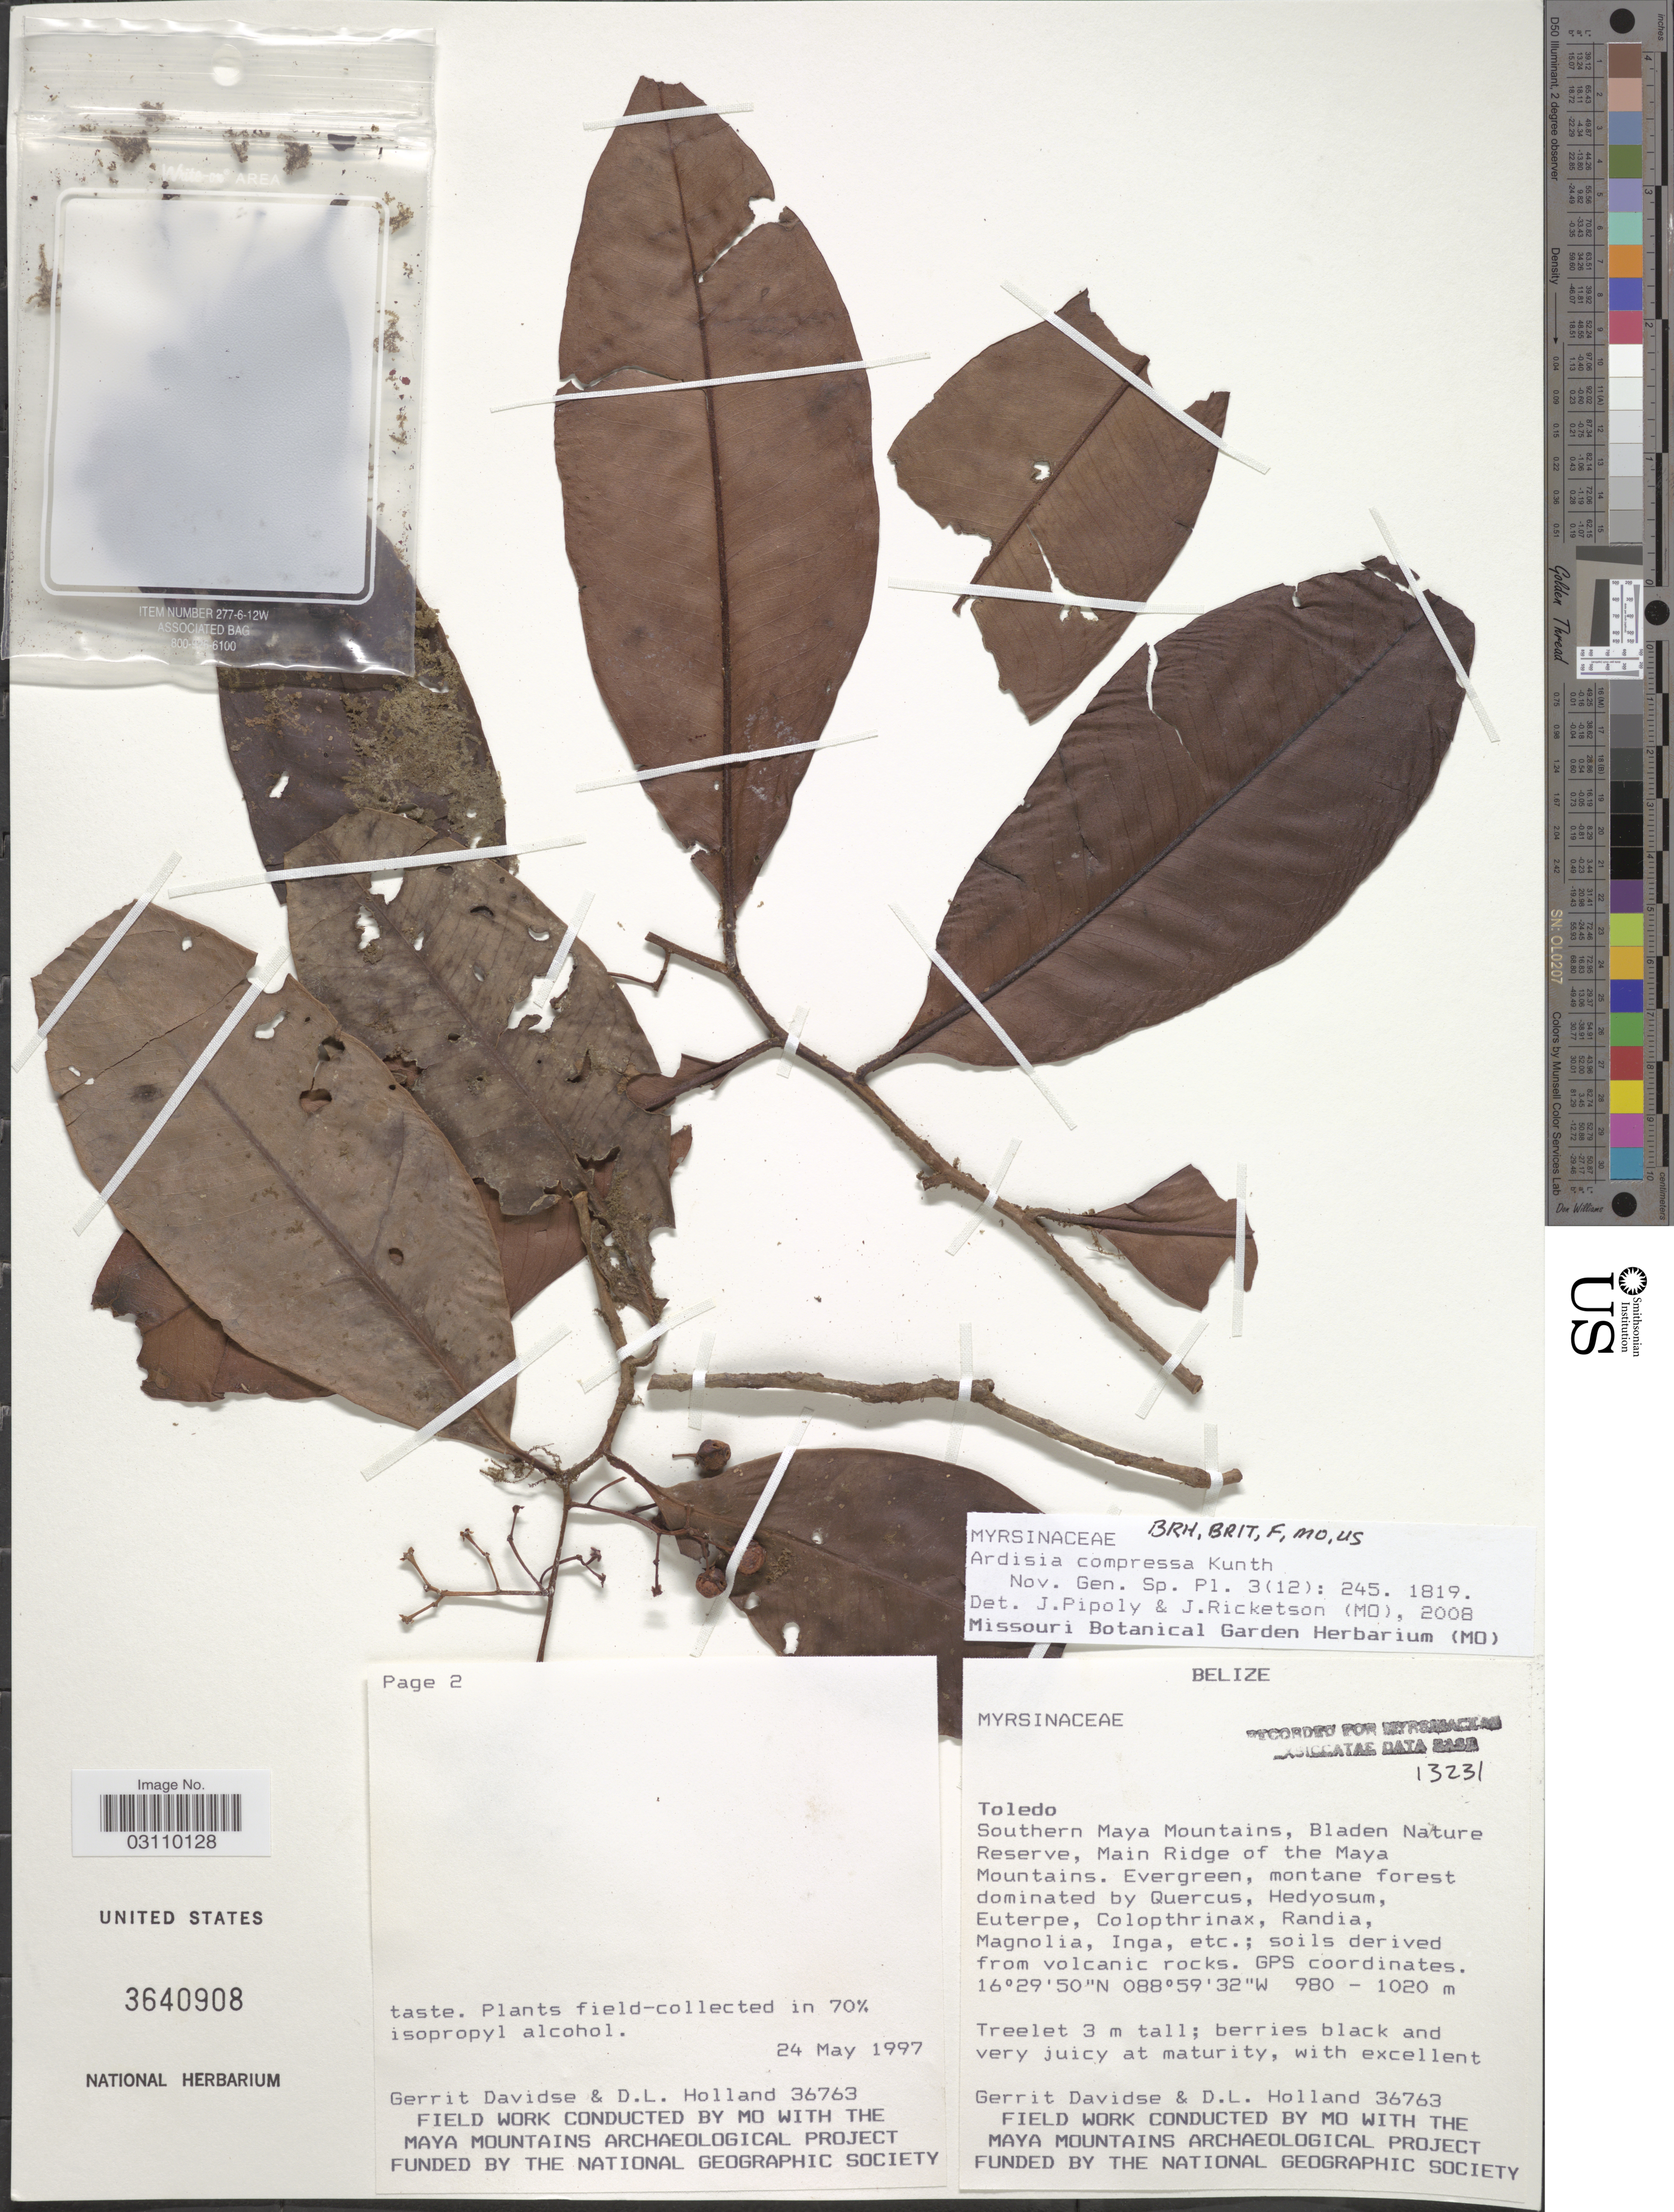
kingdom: Plantae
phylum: Tracheophyta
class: Magnoliopsida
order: Ericales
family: Primulaceae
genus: Ardisia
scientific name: Ardisia compressa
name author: Kunth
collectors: G. Davidse & D. Holland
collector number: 36763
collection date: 1997-05-24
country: Belize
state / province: Toledo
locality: Southern Maya Mountains, Bladen Nature Reserve, Main Ridge of the Maya Mountains.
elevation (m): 980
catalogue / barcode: US 3640908